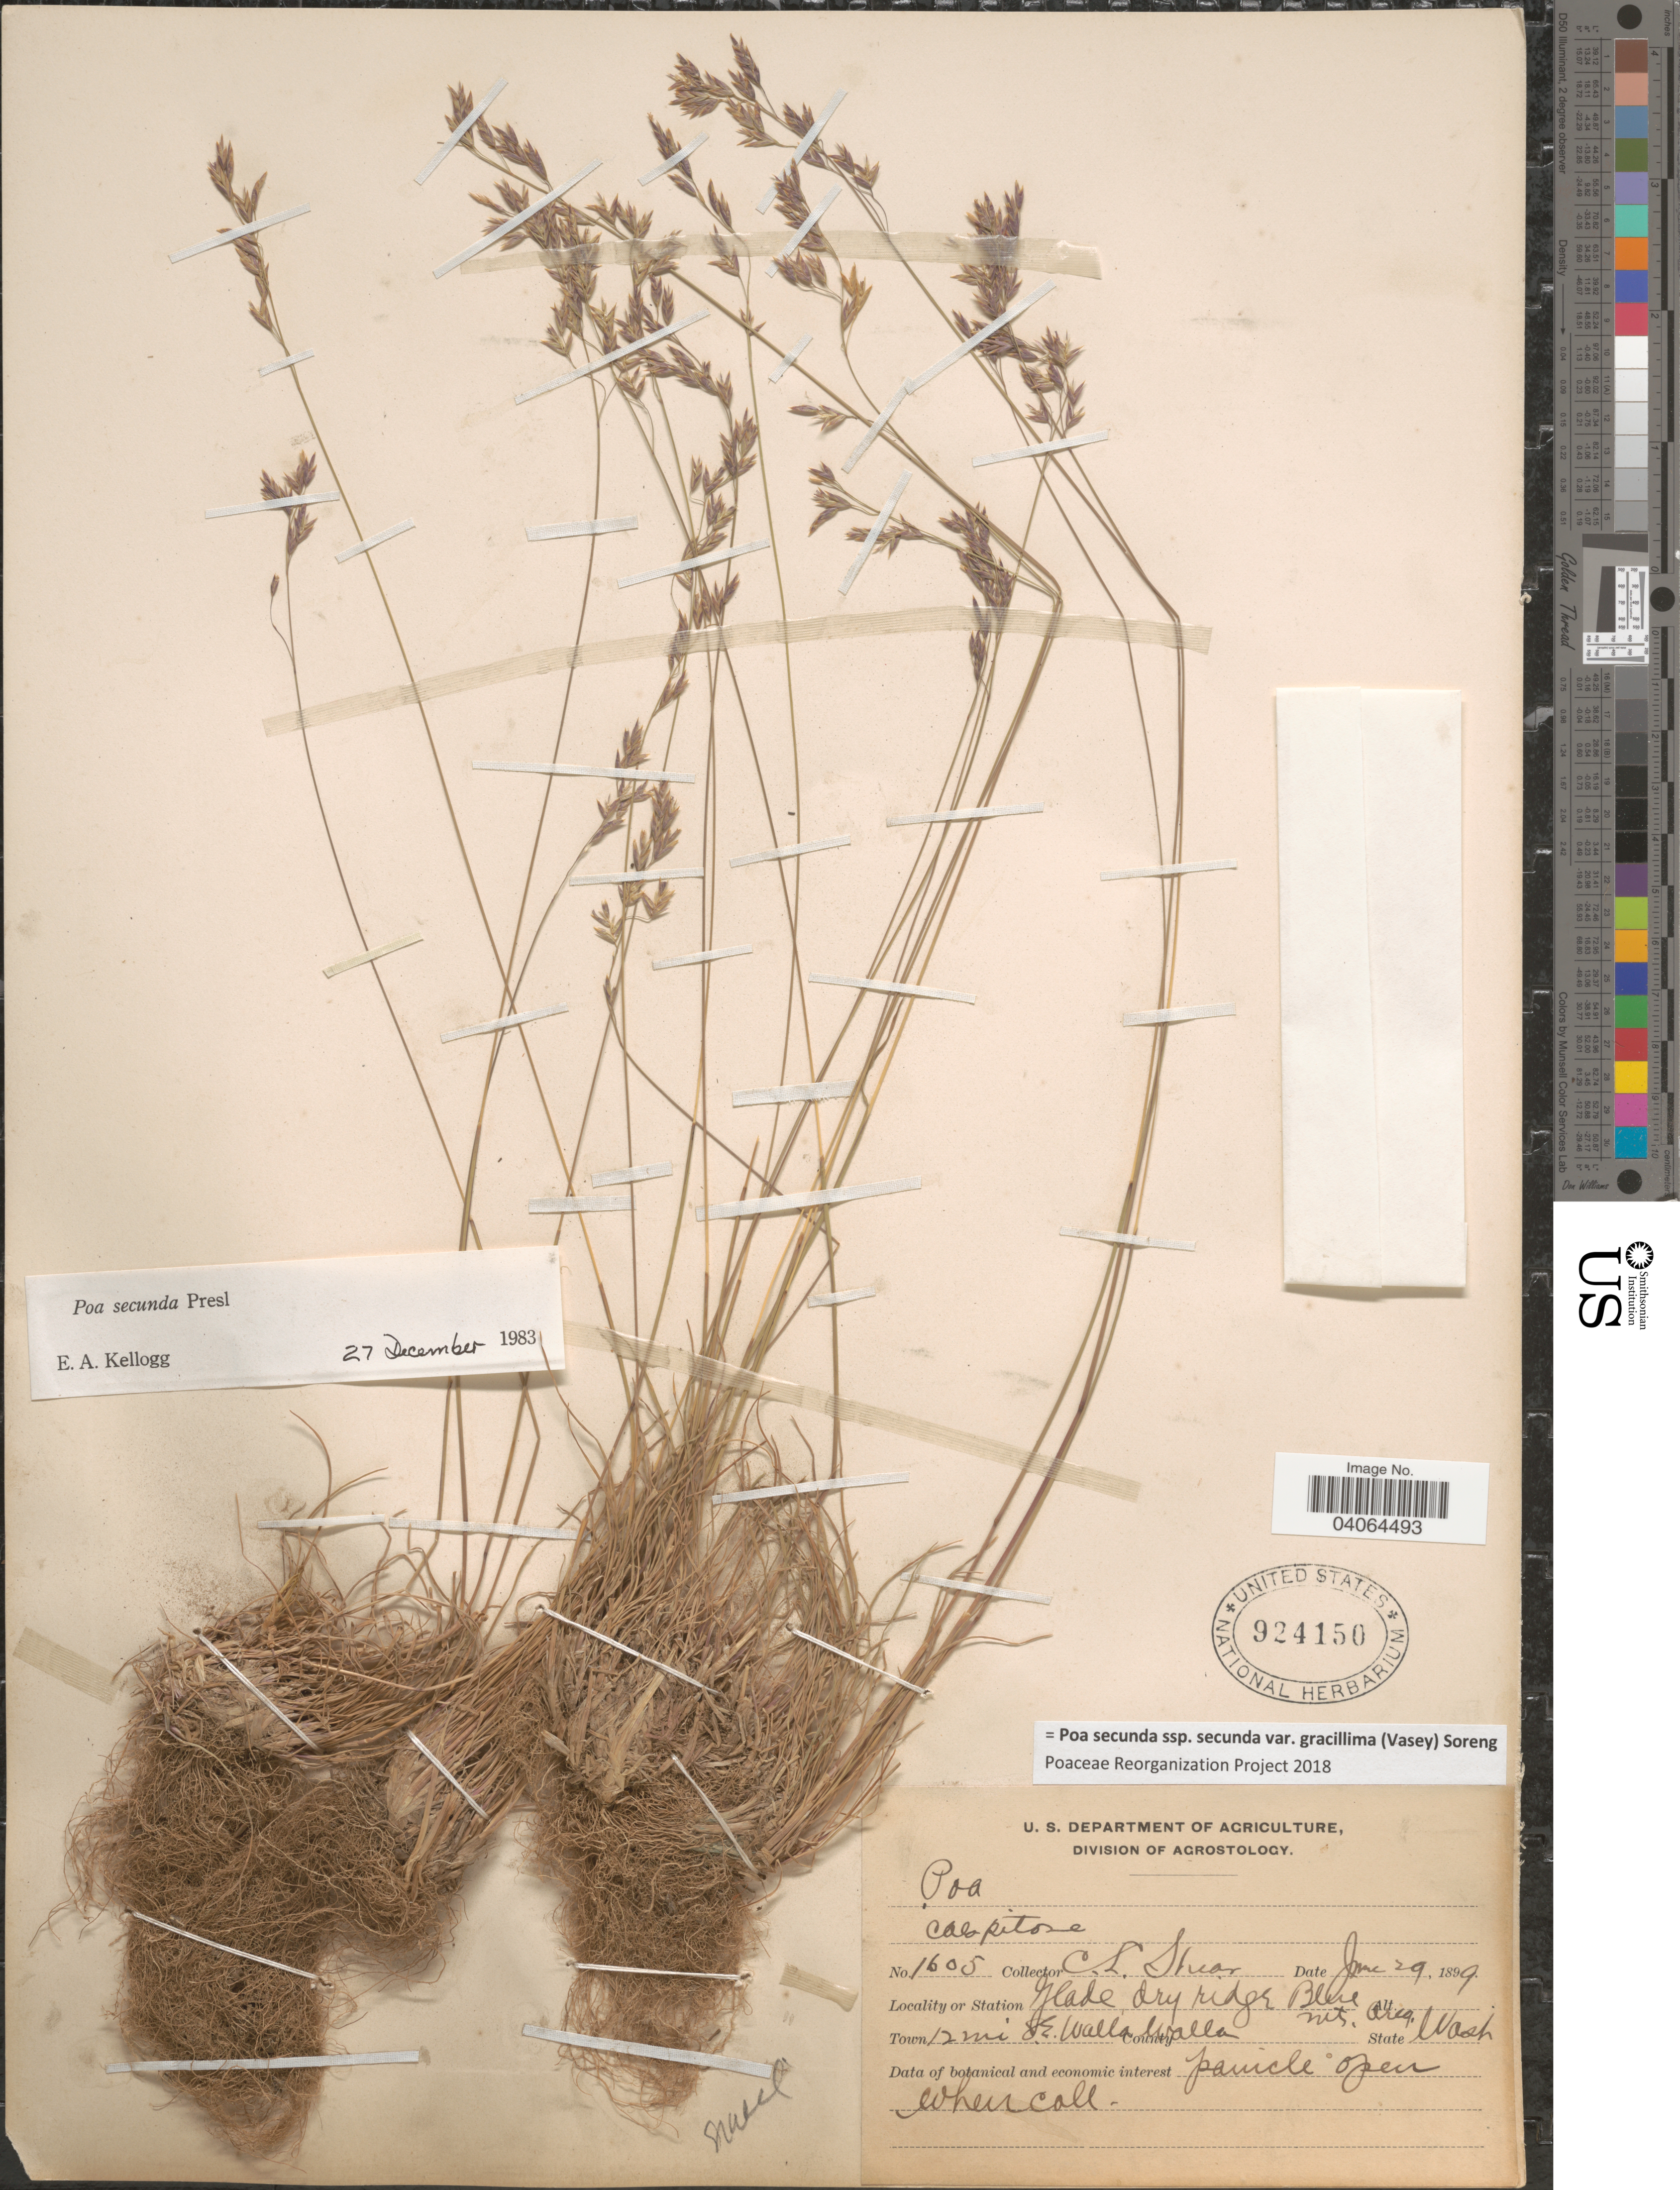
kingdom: Plantae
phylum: Tracheophyta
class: Liliopsida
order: Poales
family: Poaceae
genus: Poa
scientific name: Poa secunda subsp. secunda var. gracillima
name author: (Vasey) Soreng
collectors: C. L. Shear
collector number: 1605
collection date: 1899-06-29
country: United States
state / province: Washington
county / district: Walla Walla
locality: Grade, dry ridge Blue Mts. Town 12 mi. S.E. Walla Walla.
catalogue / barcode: US 924150